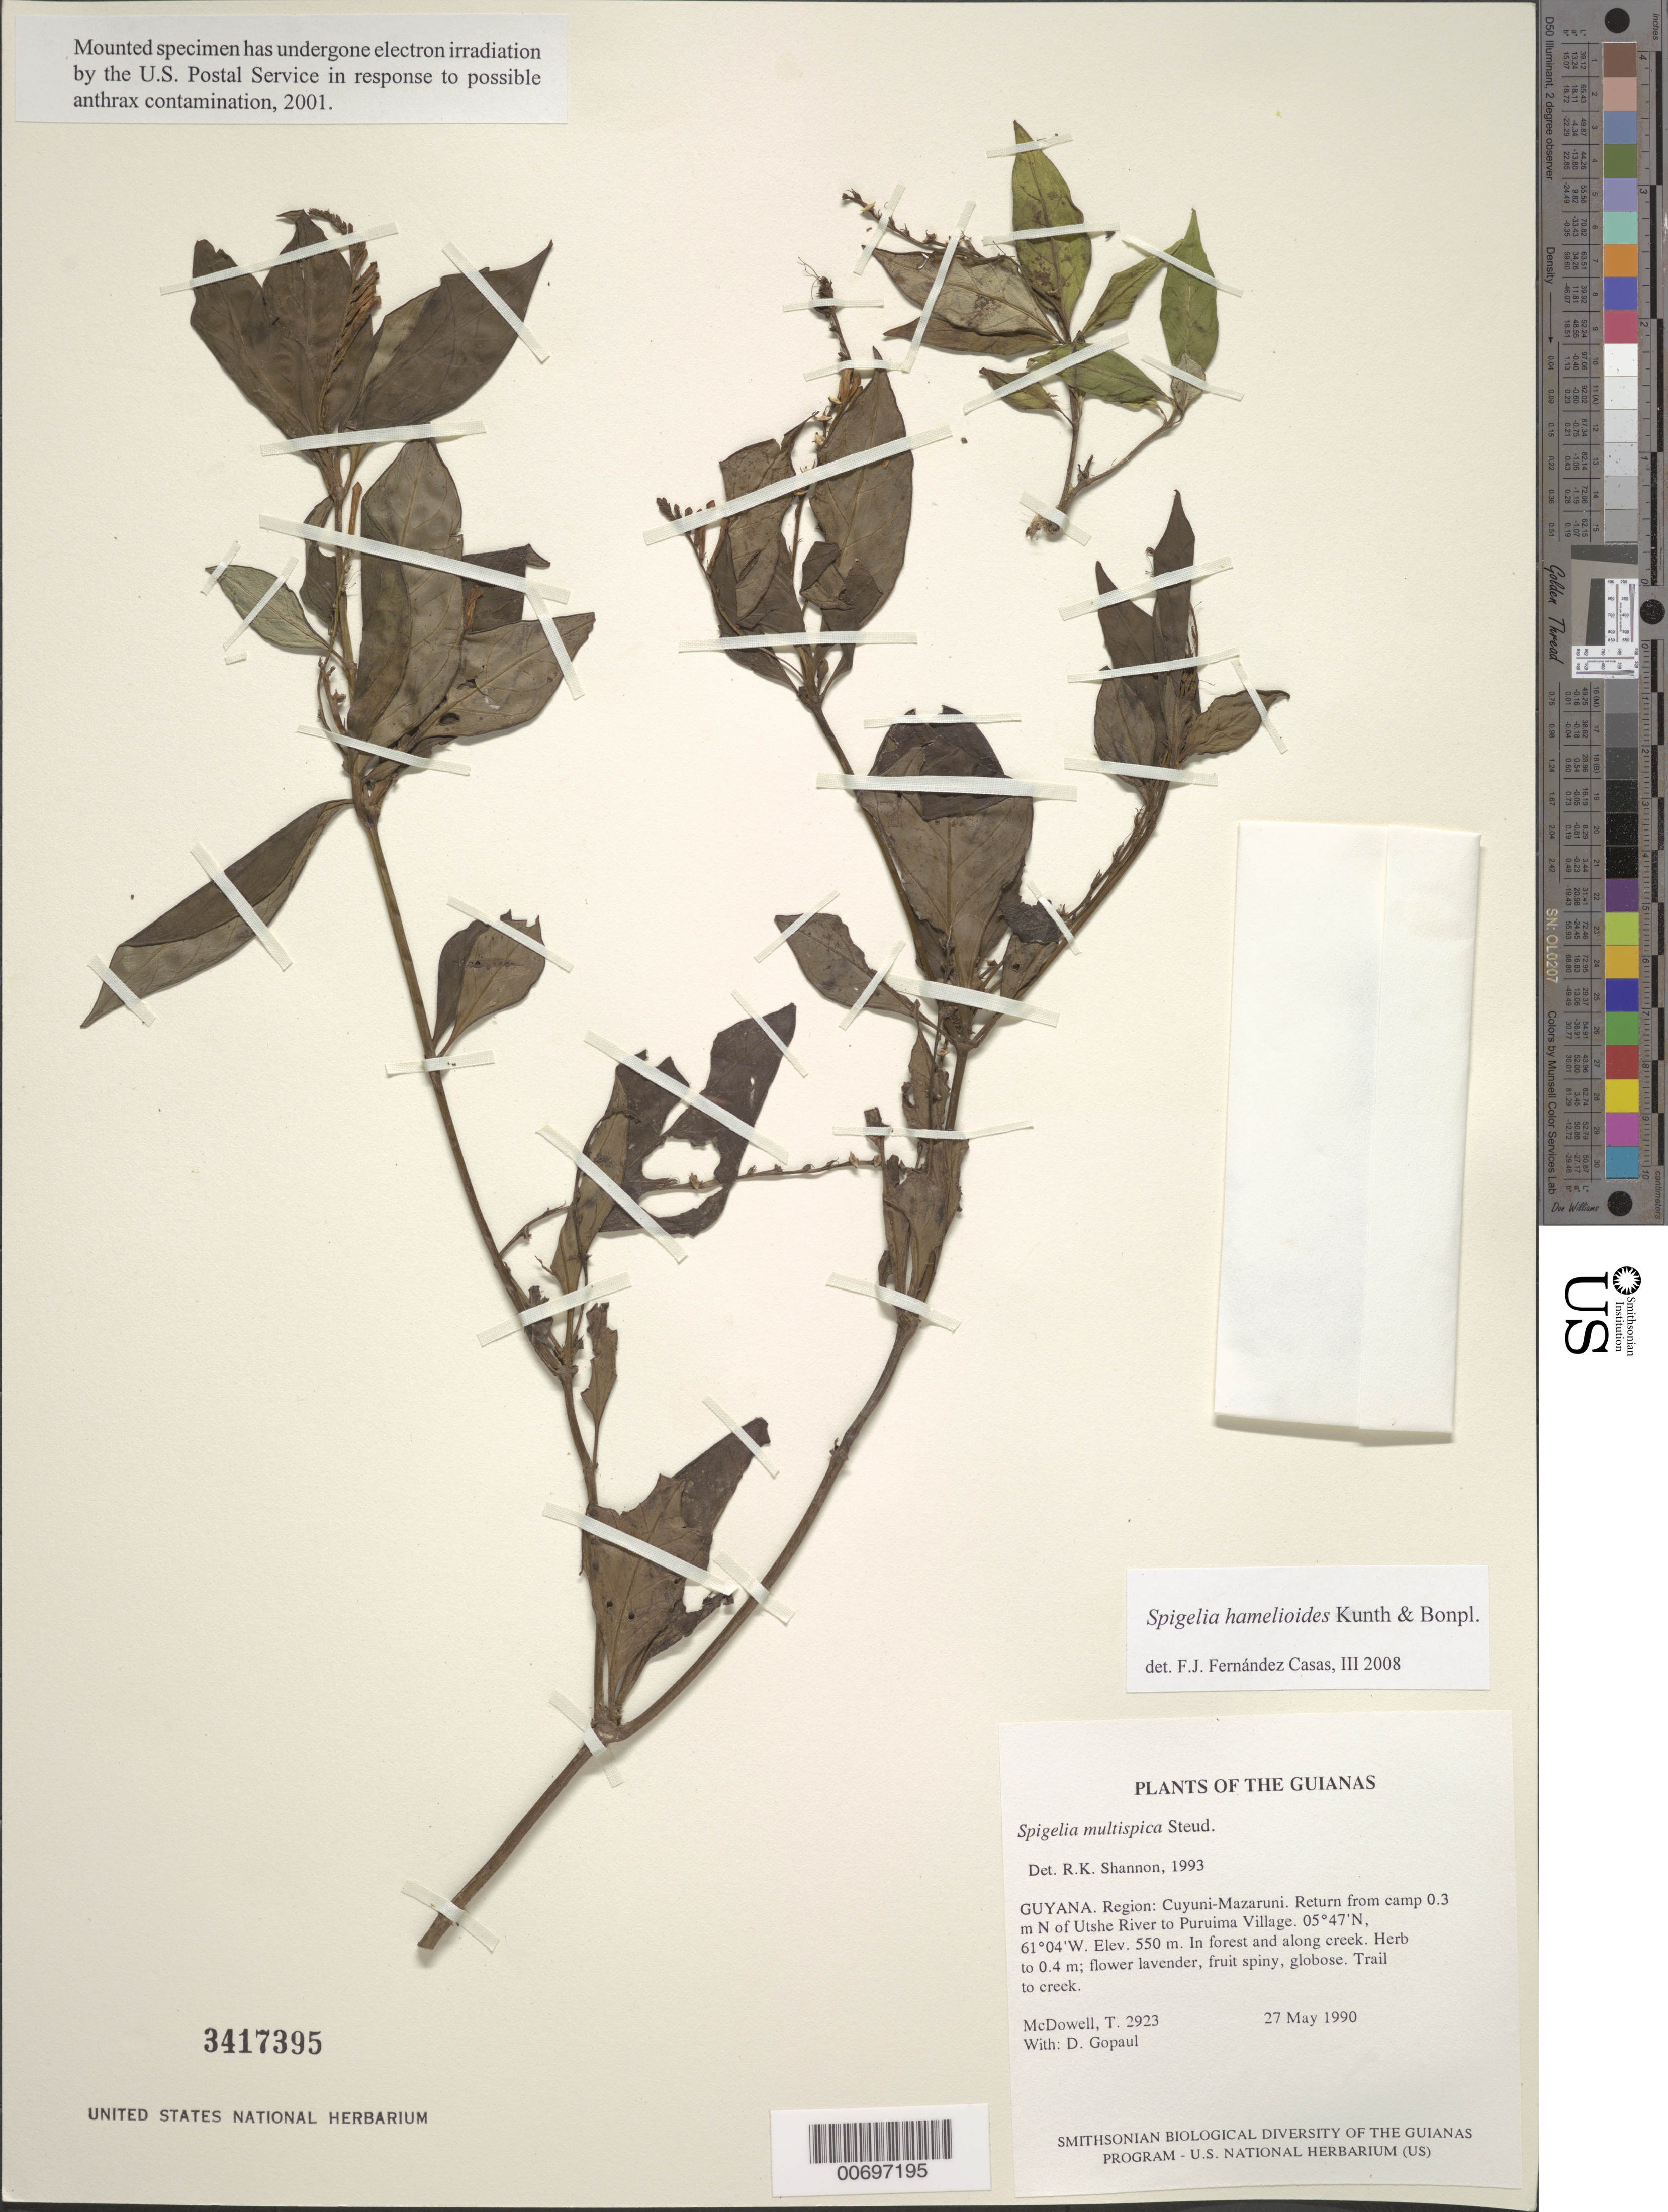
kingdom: Plantae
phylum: Tracheophyta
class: Magnoliopsida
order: Gentianales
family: Loganiaceae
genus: Spigelia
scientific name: Spigelia hamelioides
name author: Kunth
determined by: Fernández Casas, F. J.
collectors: T. McDowell & D. Gopaul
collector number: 2923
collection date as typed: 27 May 1990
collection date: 1990-05-27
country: Guyana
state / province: Cuyuni-Mazaruni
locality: Return from camp 0.3 mi. N of Utshi River to Paruima Village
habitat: In forest and along creek, near trail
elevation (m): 550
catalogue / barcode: US 3417395